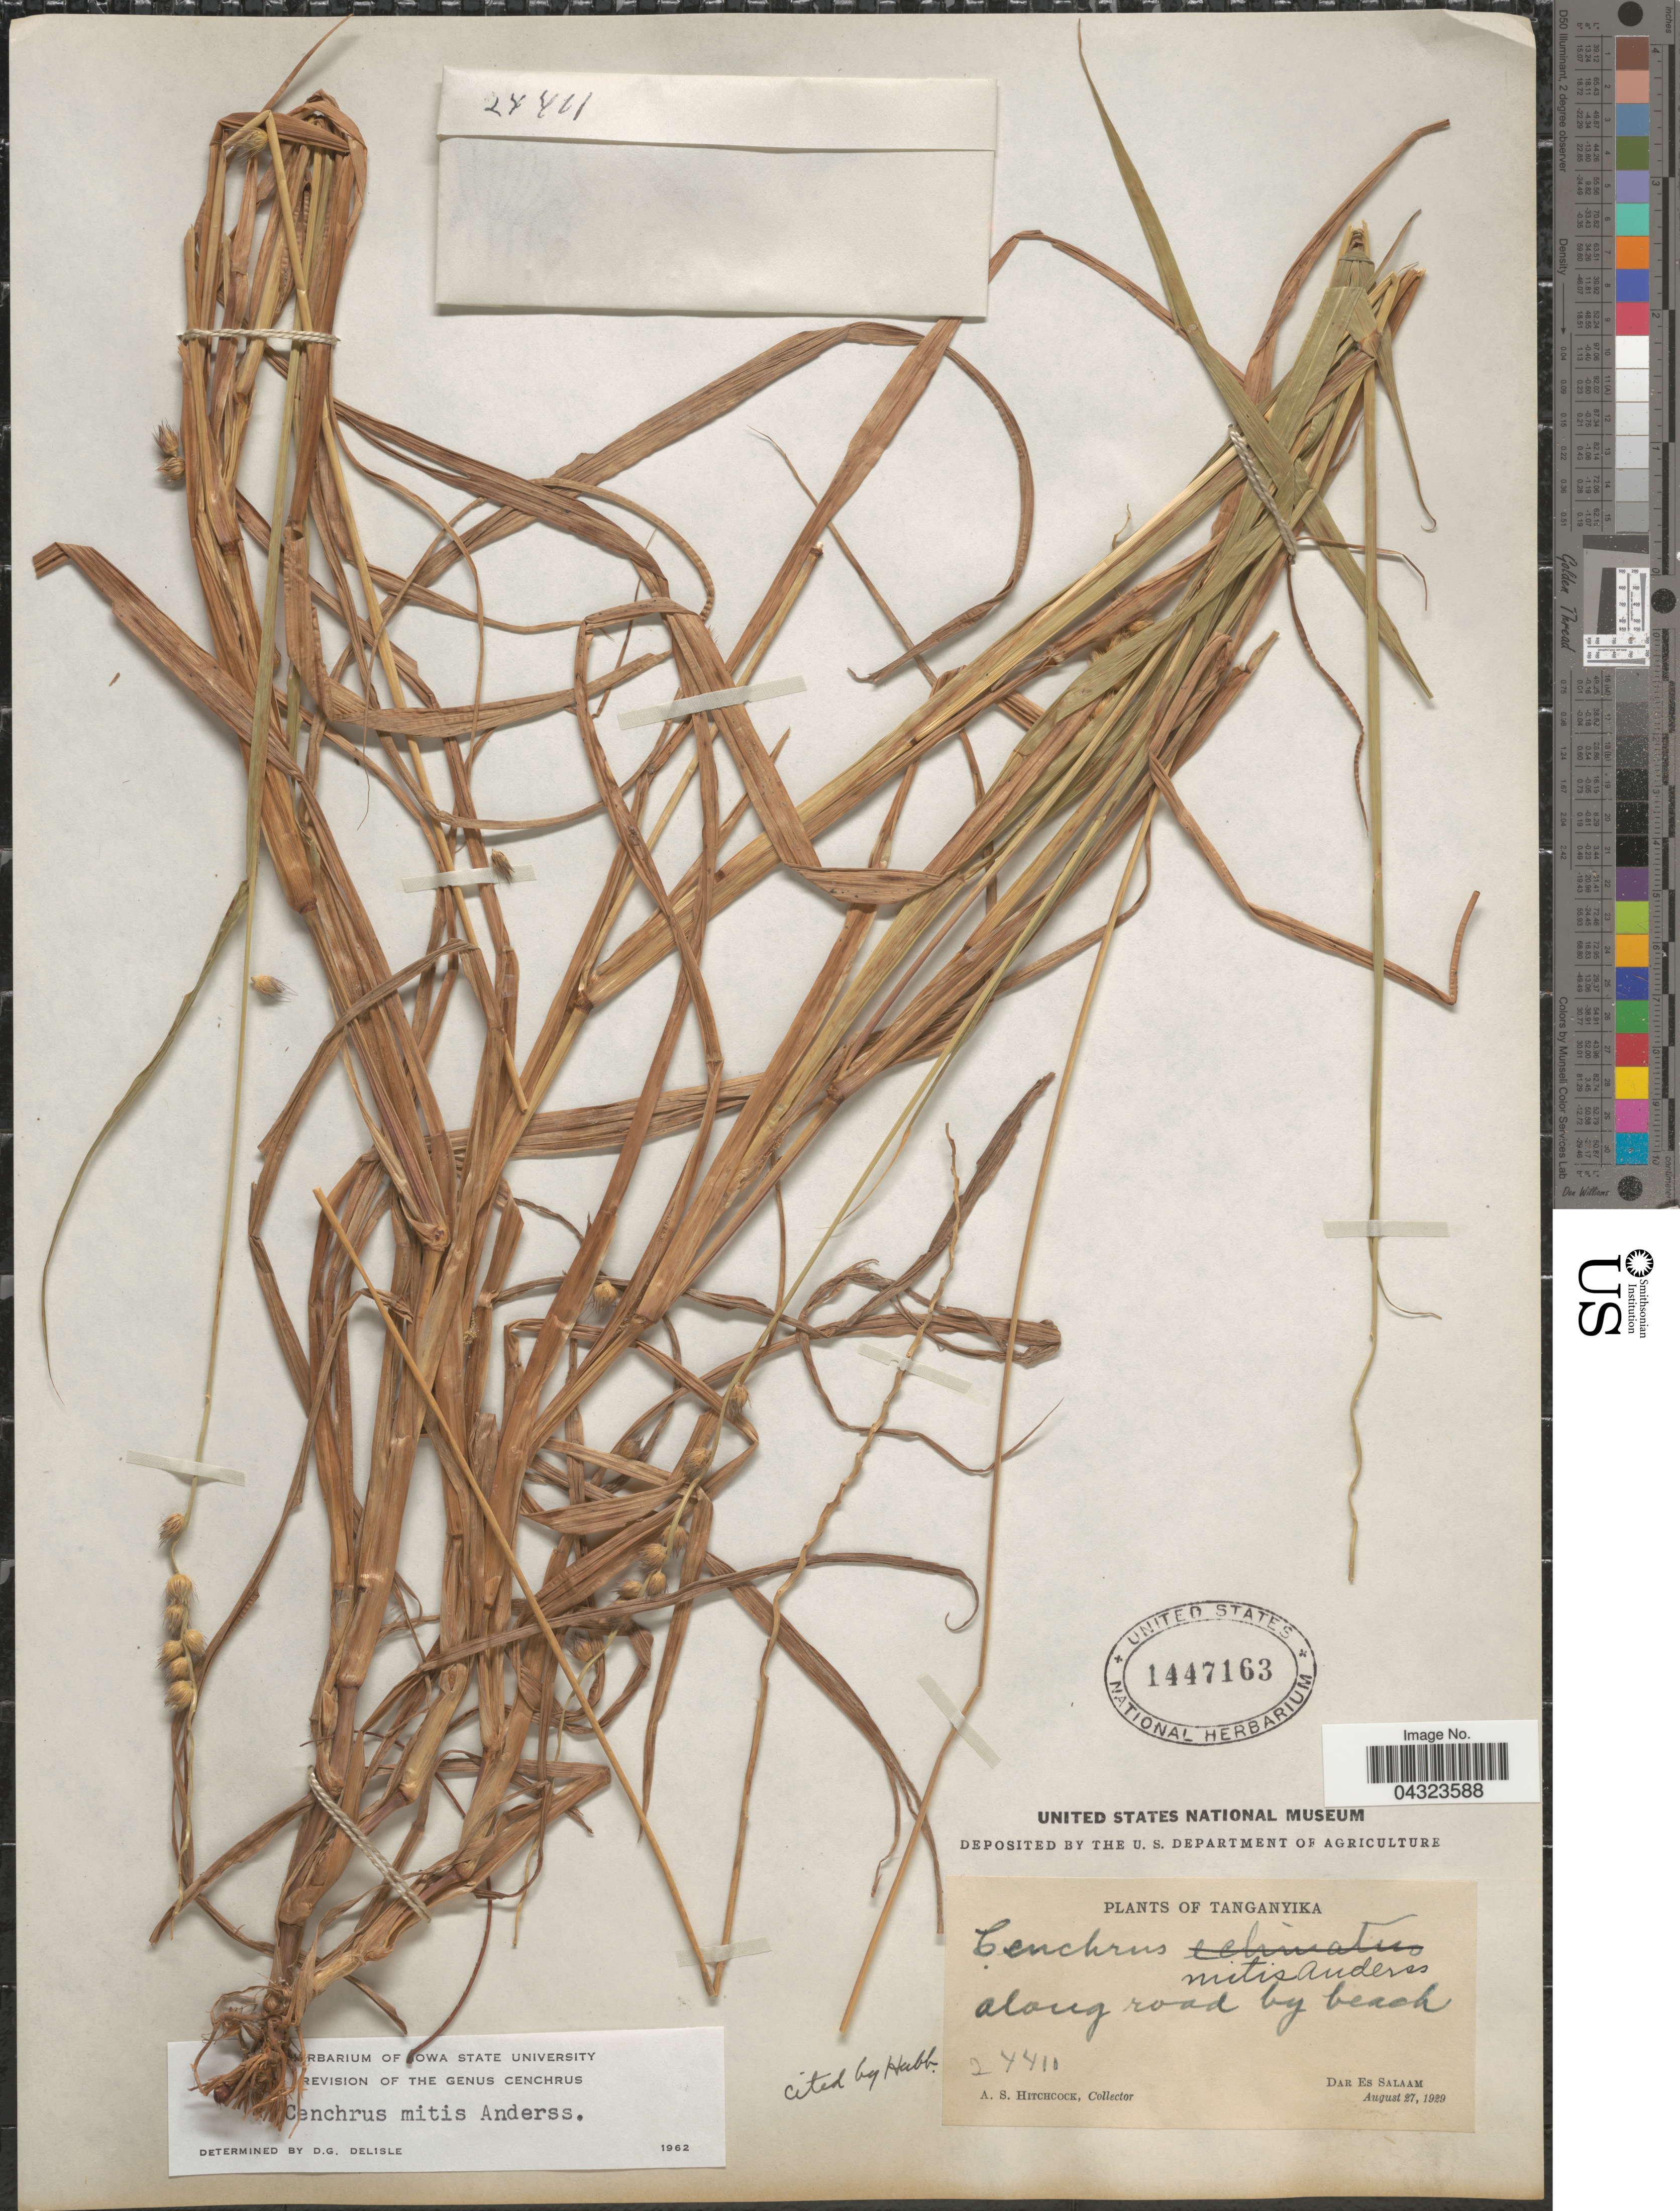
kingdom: Plantae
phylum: Tracheophyta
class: Liliopsida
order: Poales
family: Poaceae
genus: Cenchrus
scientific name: Cenchrus mitis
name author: Andersson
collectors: A. S. Hitchcock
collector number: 24410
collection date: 1929-08-27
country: Tanzania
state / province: Dar es Salaam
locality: Tanganyika. Along road by beach.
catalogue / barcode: US 1447163